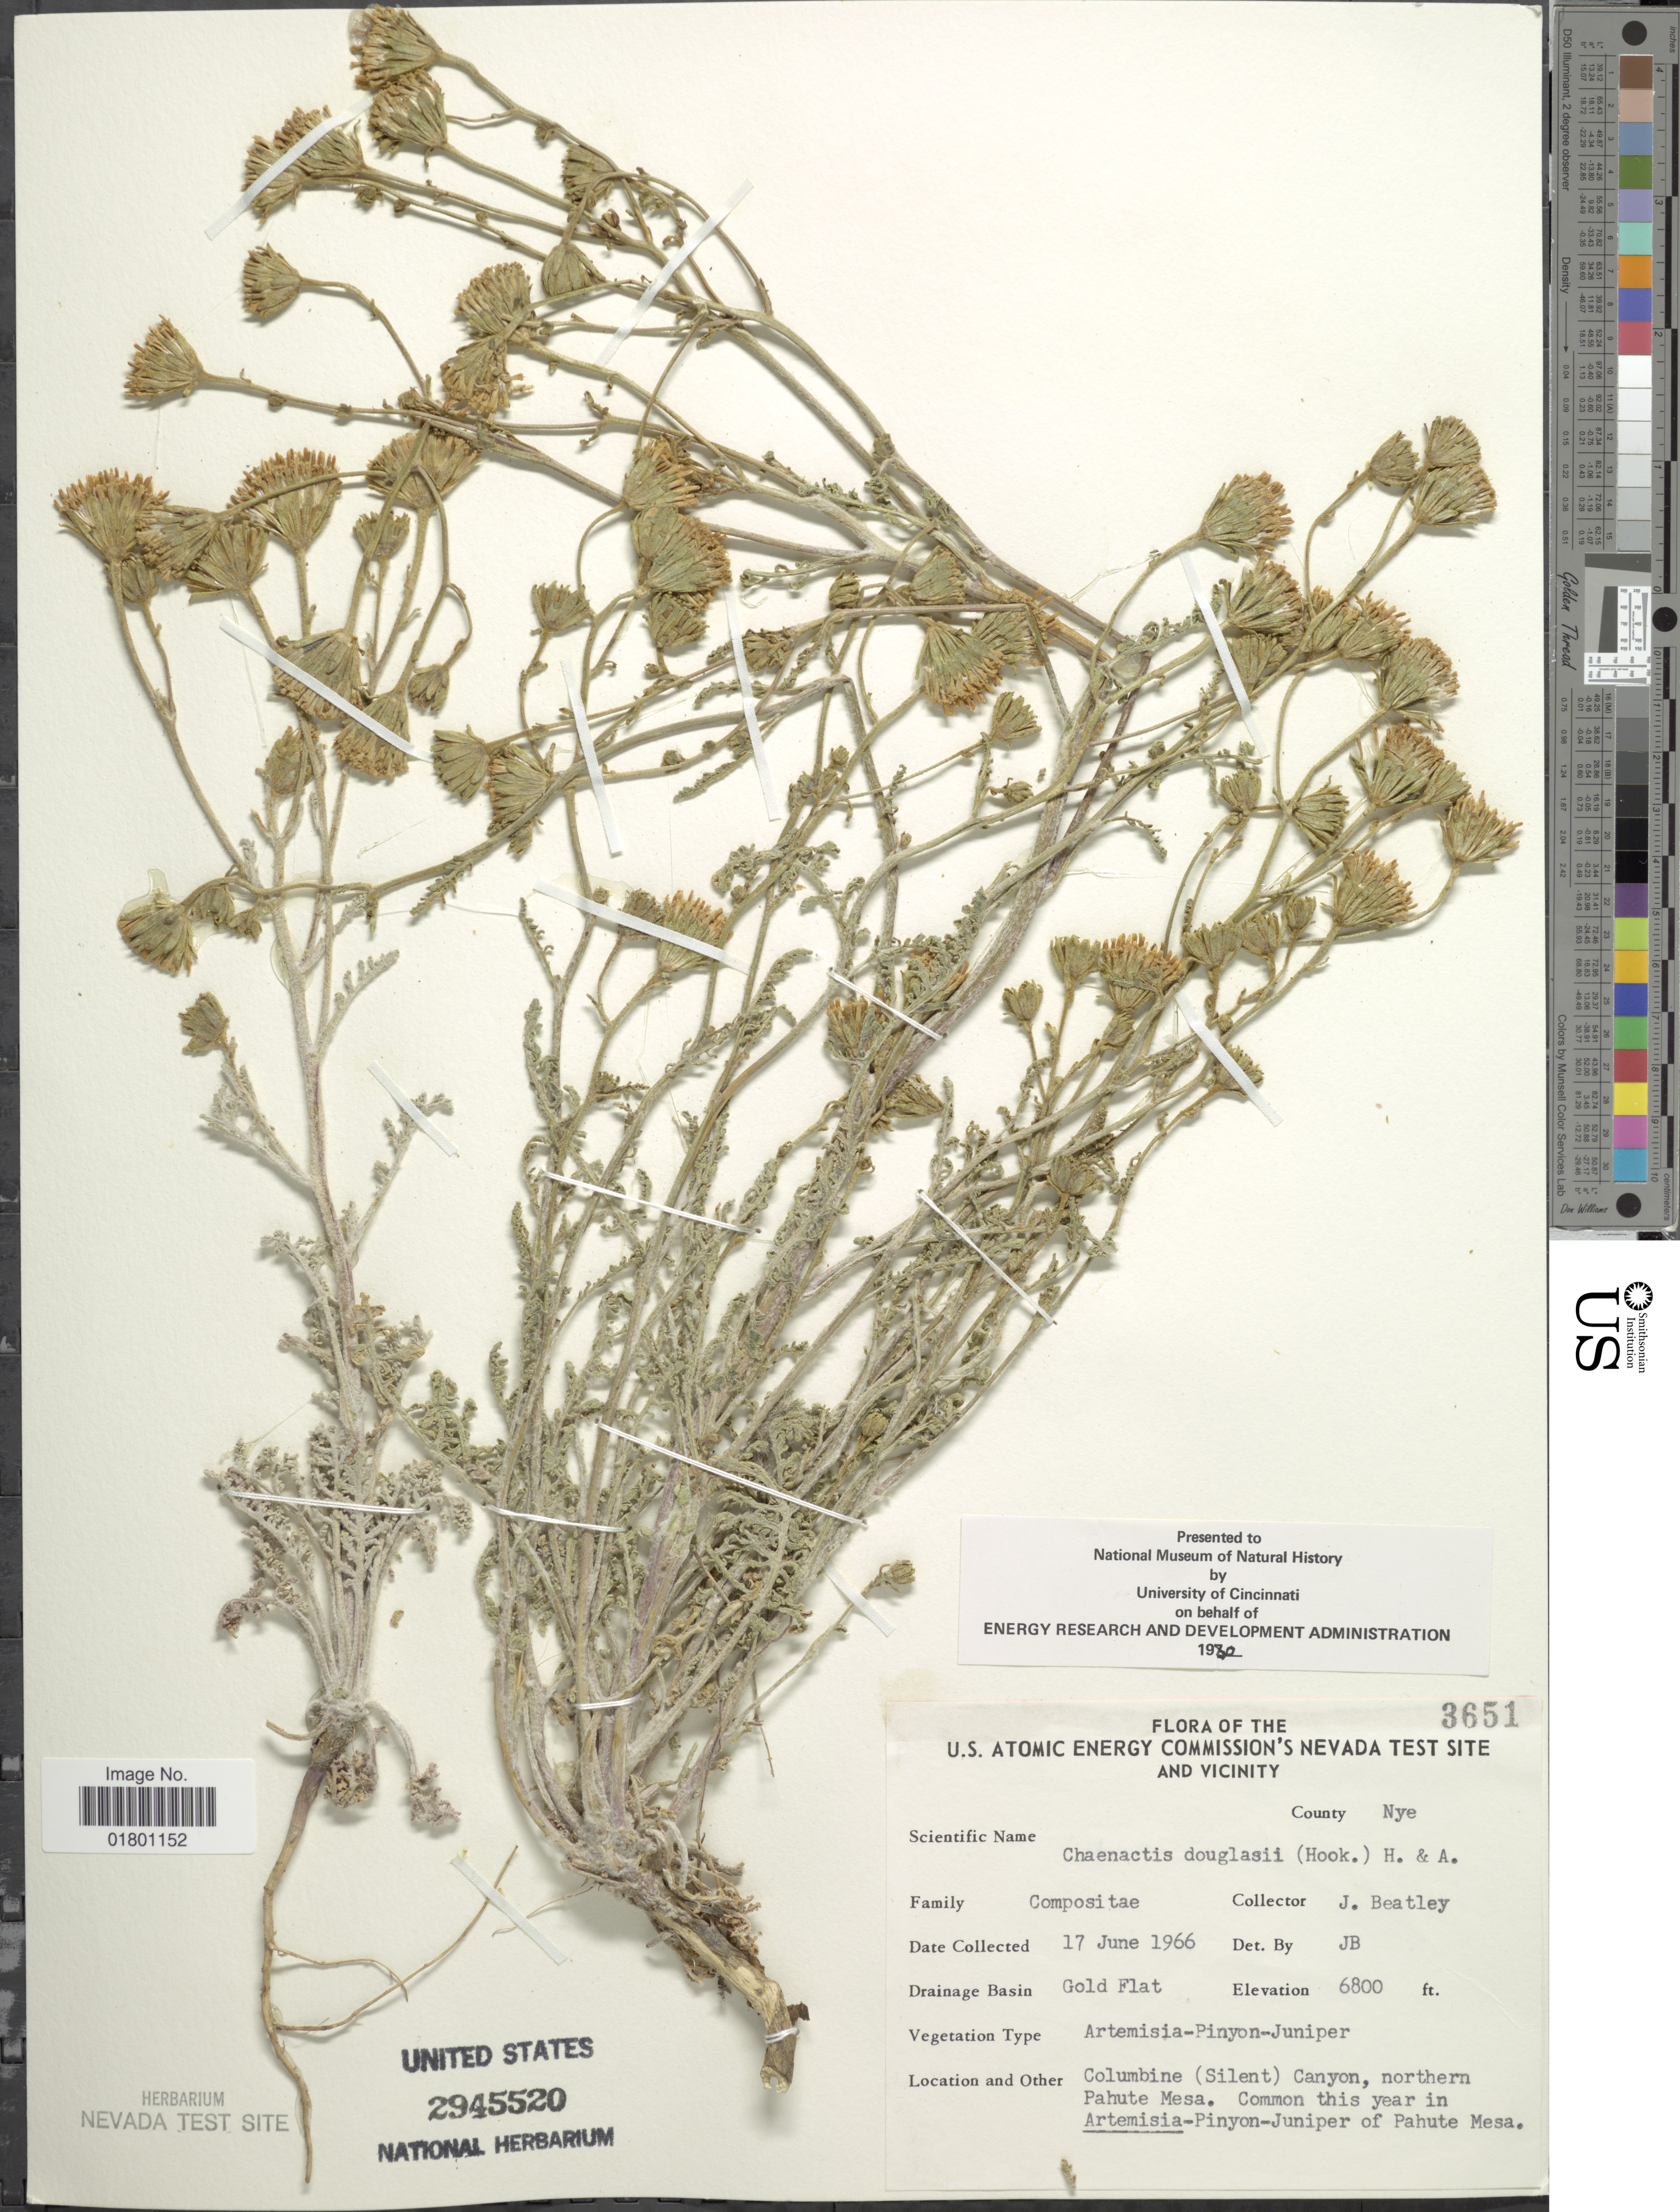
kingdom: Plantae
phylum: Tracheophyta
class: Magnoliopsida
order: Asterales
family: Asteraceae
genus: Chaenactis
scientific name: Chaenactis douglasii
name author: Hook. & Arn.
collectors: J. C. Beatley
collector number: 3651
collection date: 1966-06-17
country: United States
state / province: Nevada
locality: U.S. Atomic Energy Commission's Nevada Test Site and Vicinity, County Nye Gold Flat, Columbine (Silent) Canyon, northern Pahute Mesa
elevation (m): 2073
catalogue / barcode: US 2945520